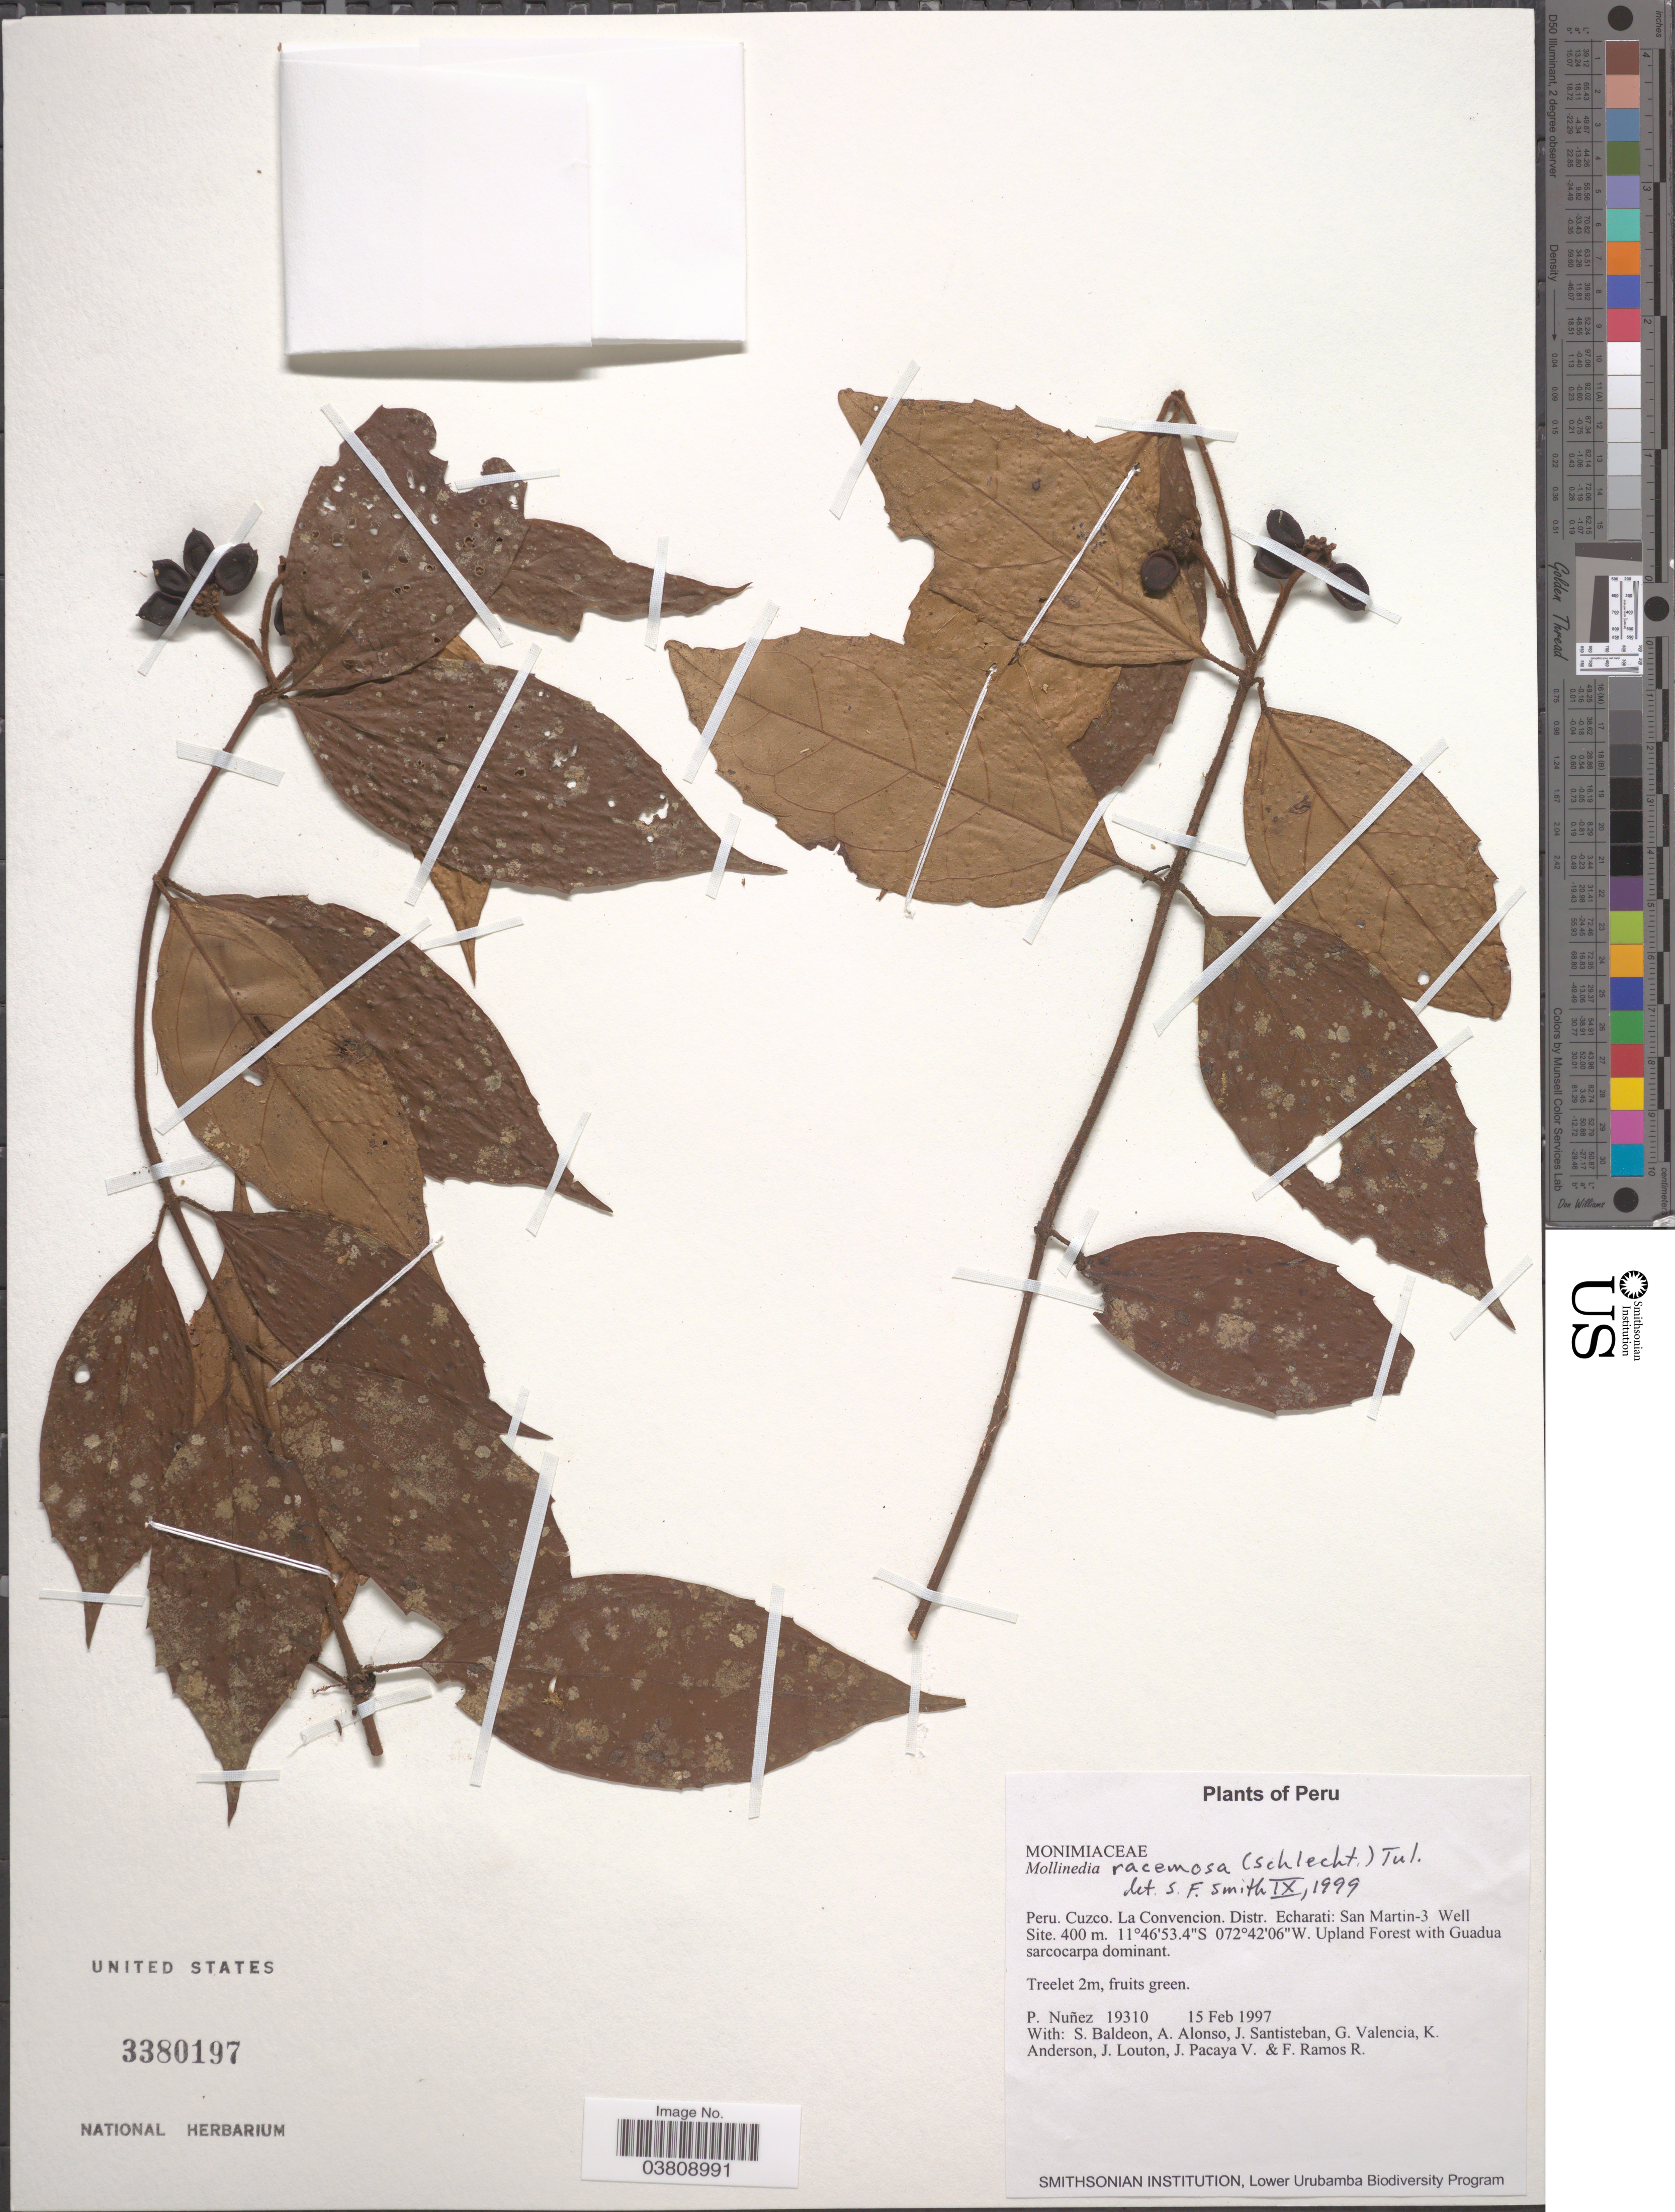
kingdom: Plantae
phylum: Tracheophyta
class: Magnoliopsida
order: Laurales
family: Monimiaceae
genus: Mollinedia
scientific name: Mollinedia racemosa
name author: (Schltdl.) Tul.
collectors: P. Nuñez V., S. Baldeon, A. Alonso, J. Santisteban & et al.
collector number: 19310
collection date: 1997-02-15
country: Peru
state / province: Cusco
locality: Cuzco. La Convencion. Distr. Echarati: San Martin-3 Well Site. Upland Forest with Guadua sarcocarpa dominant.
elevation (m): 400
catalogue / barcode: US 3380197